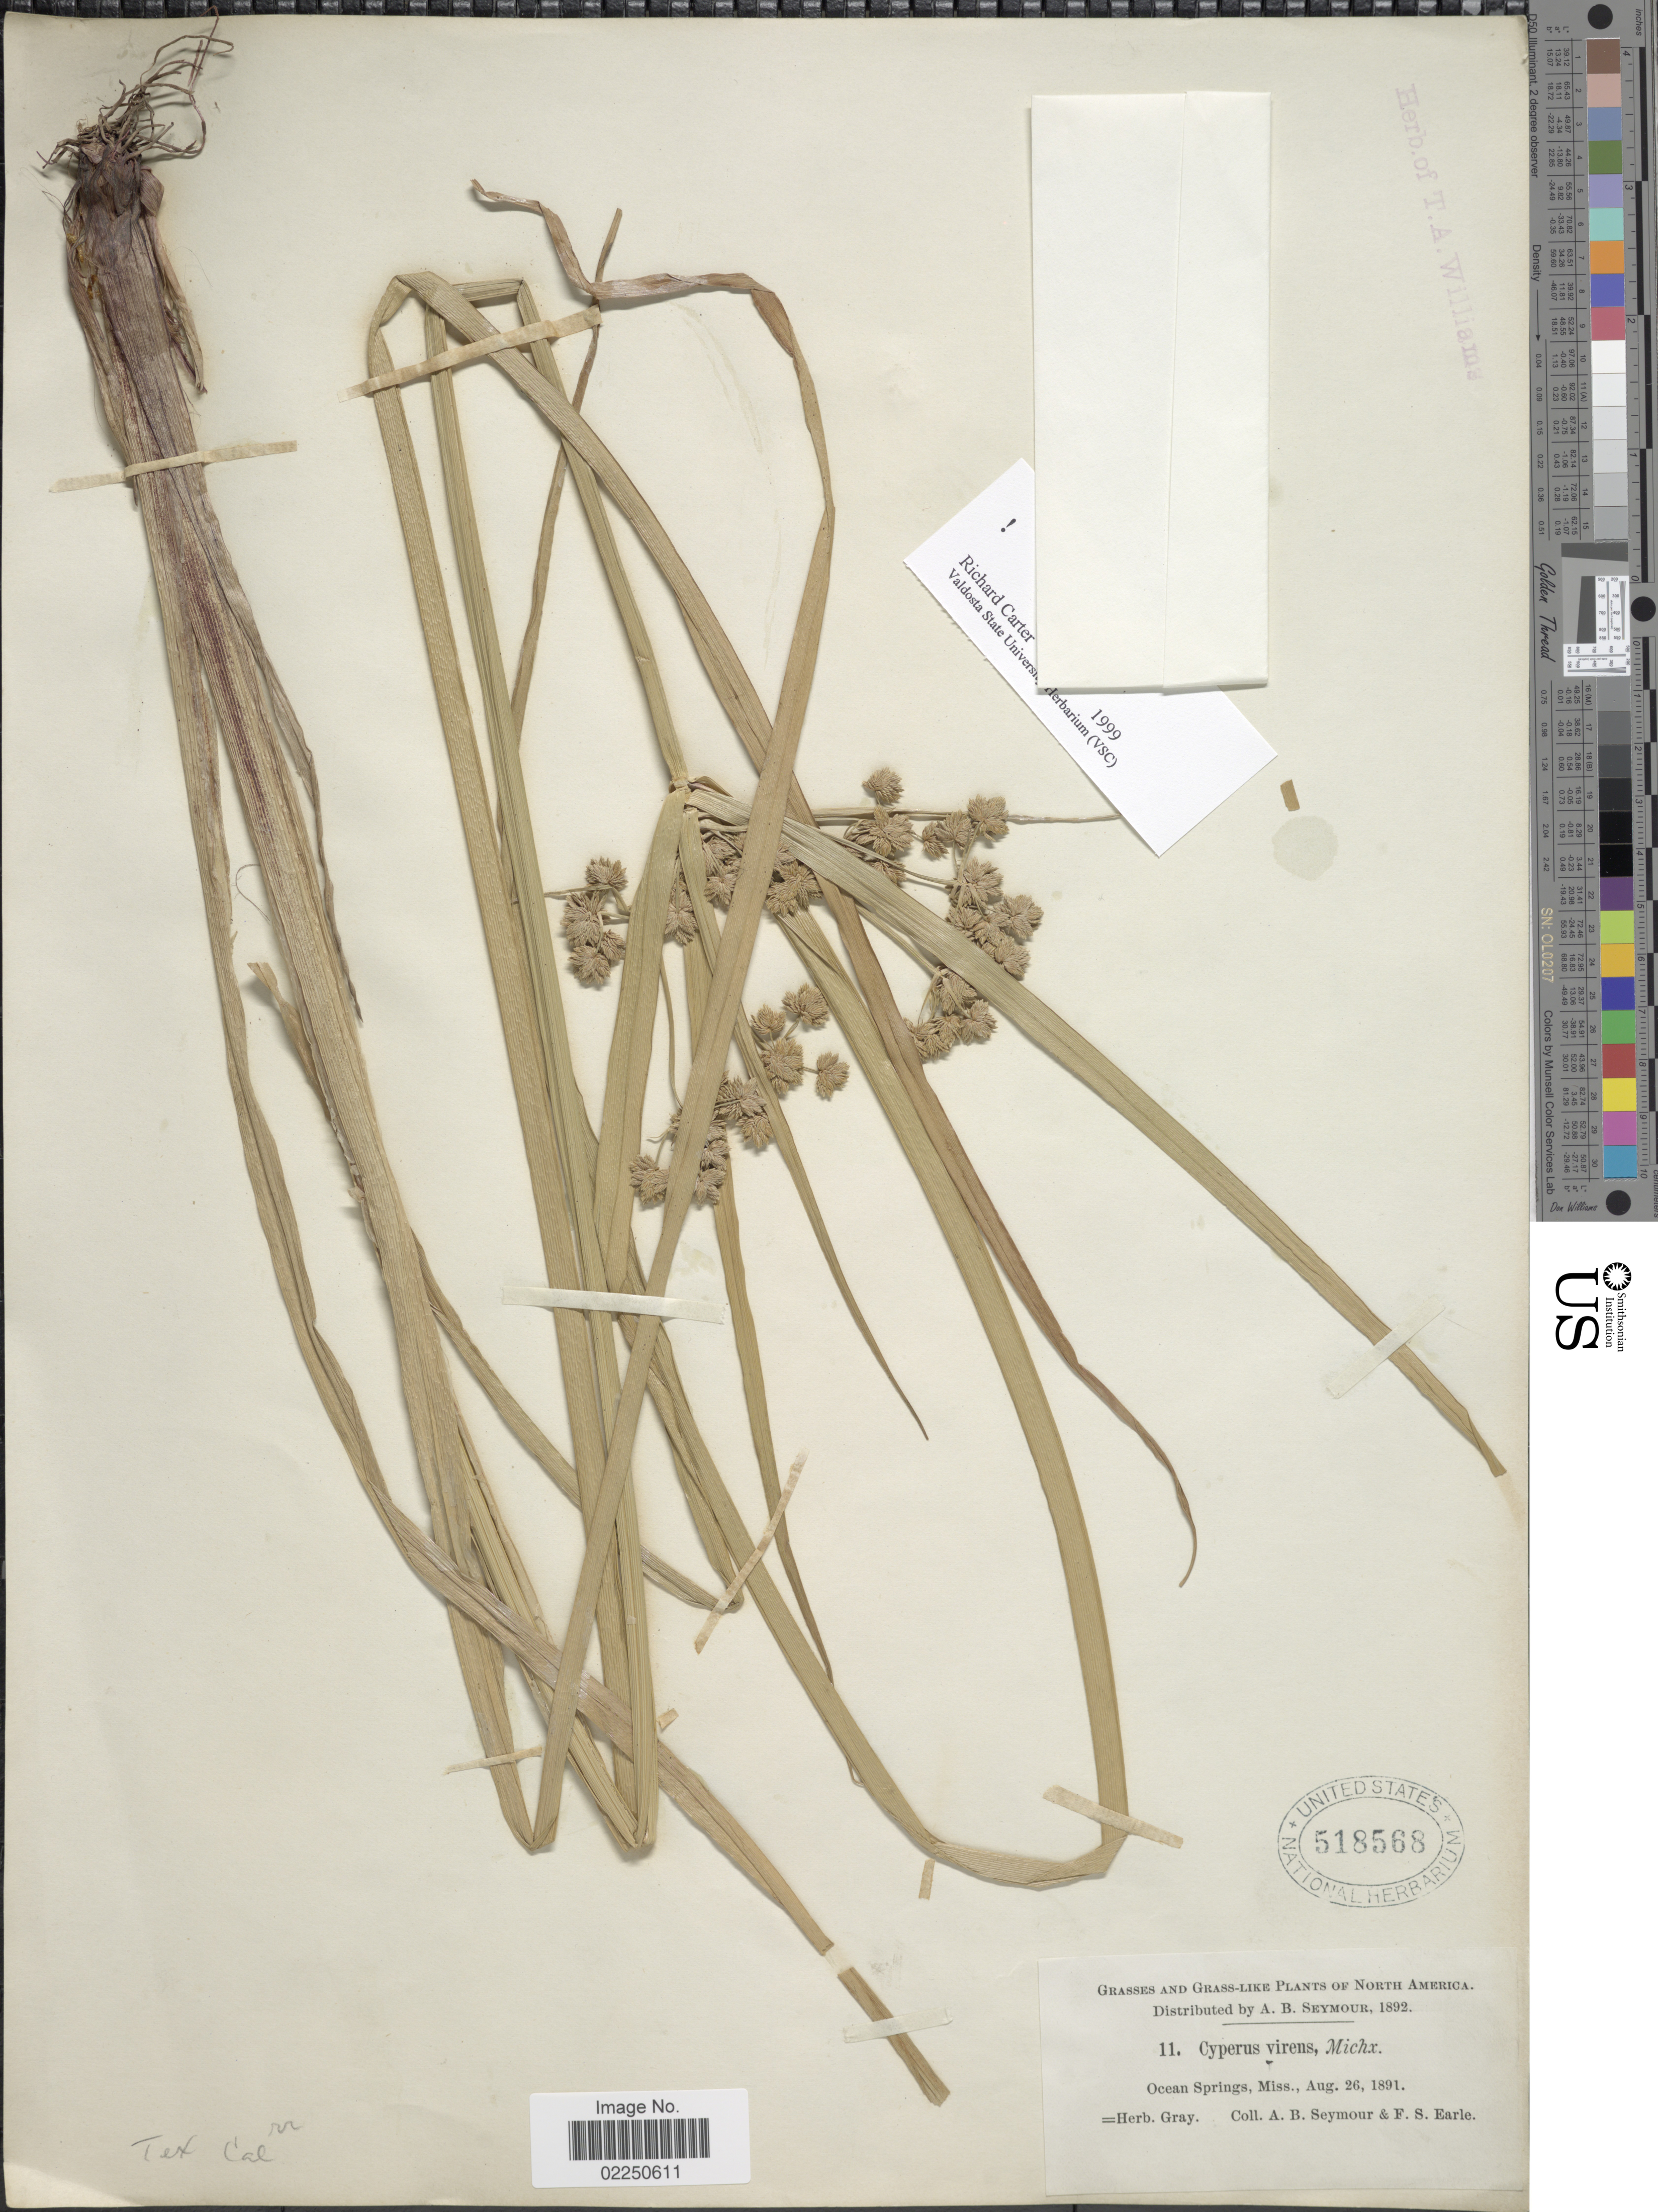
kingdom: Plantae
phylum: Tracheophyta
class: Liliopsida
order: Poales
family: Cyperaceae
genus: Cyperus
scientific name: Cyperus virens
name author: Michx.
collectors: A. Seymour & F. S. Earle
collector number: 11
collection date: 1891-08-26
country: United States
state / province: Mississippi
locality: Ocean Springs, Miss.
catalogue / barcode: US 518568